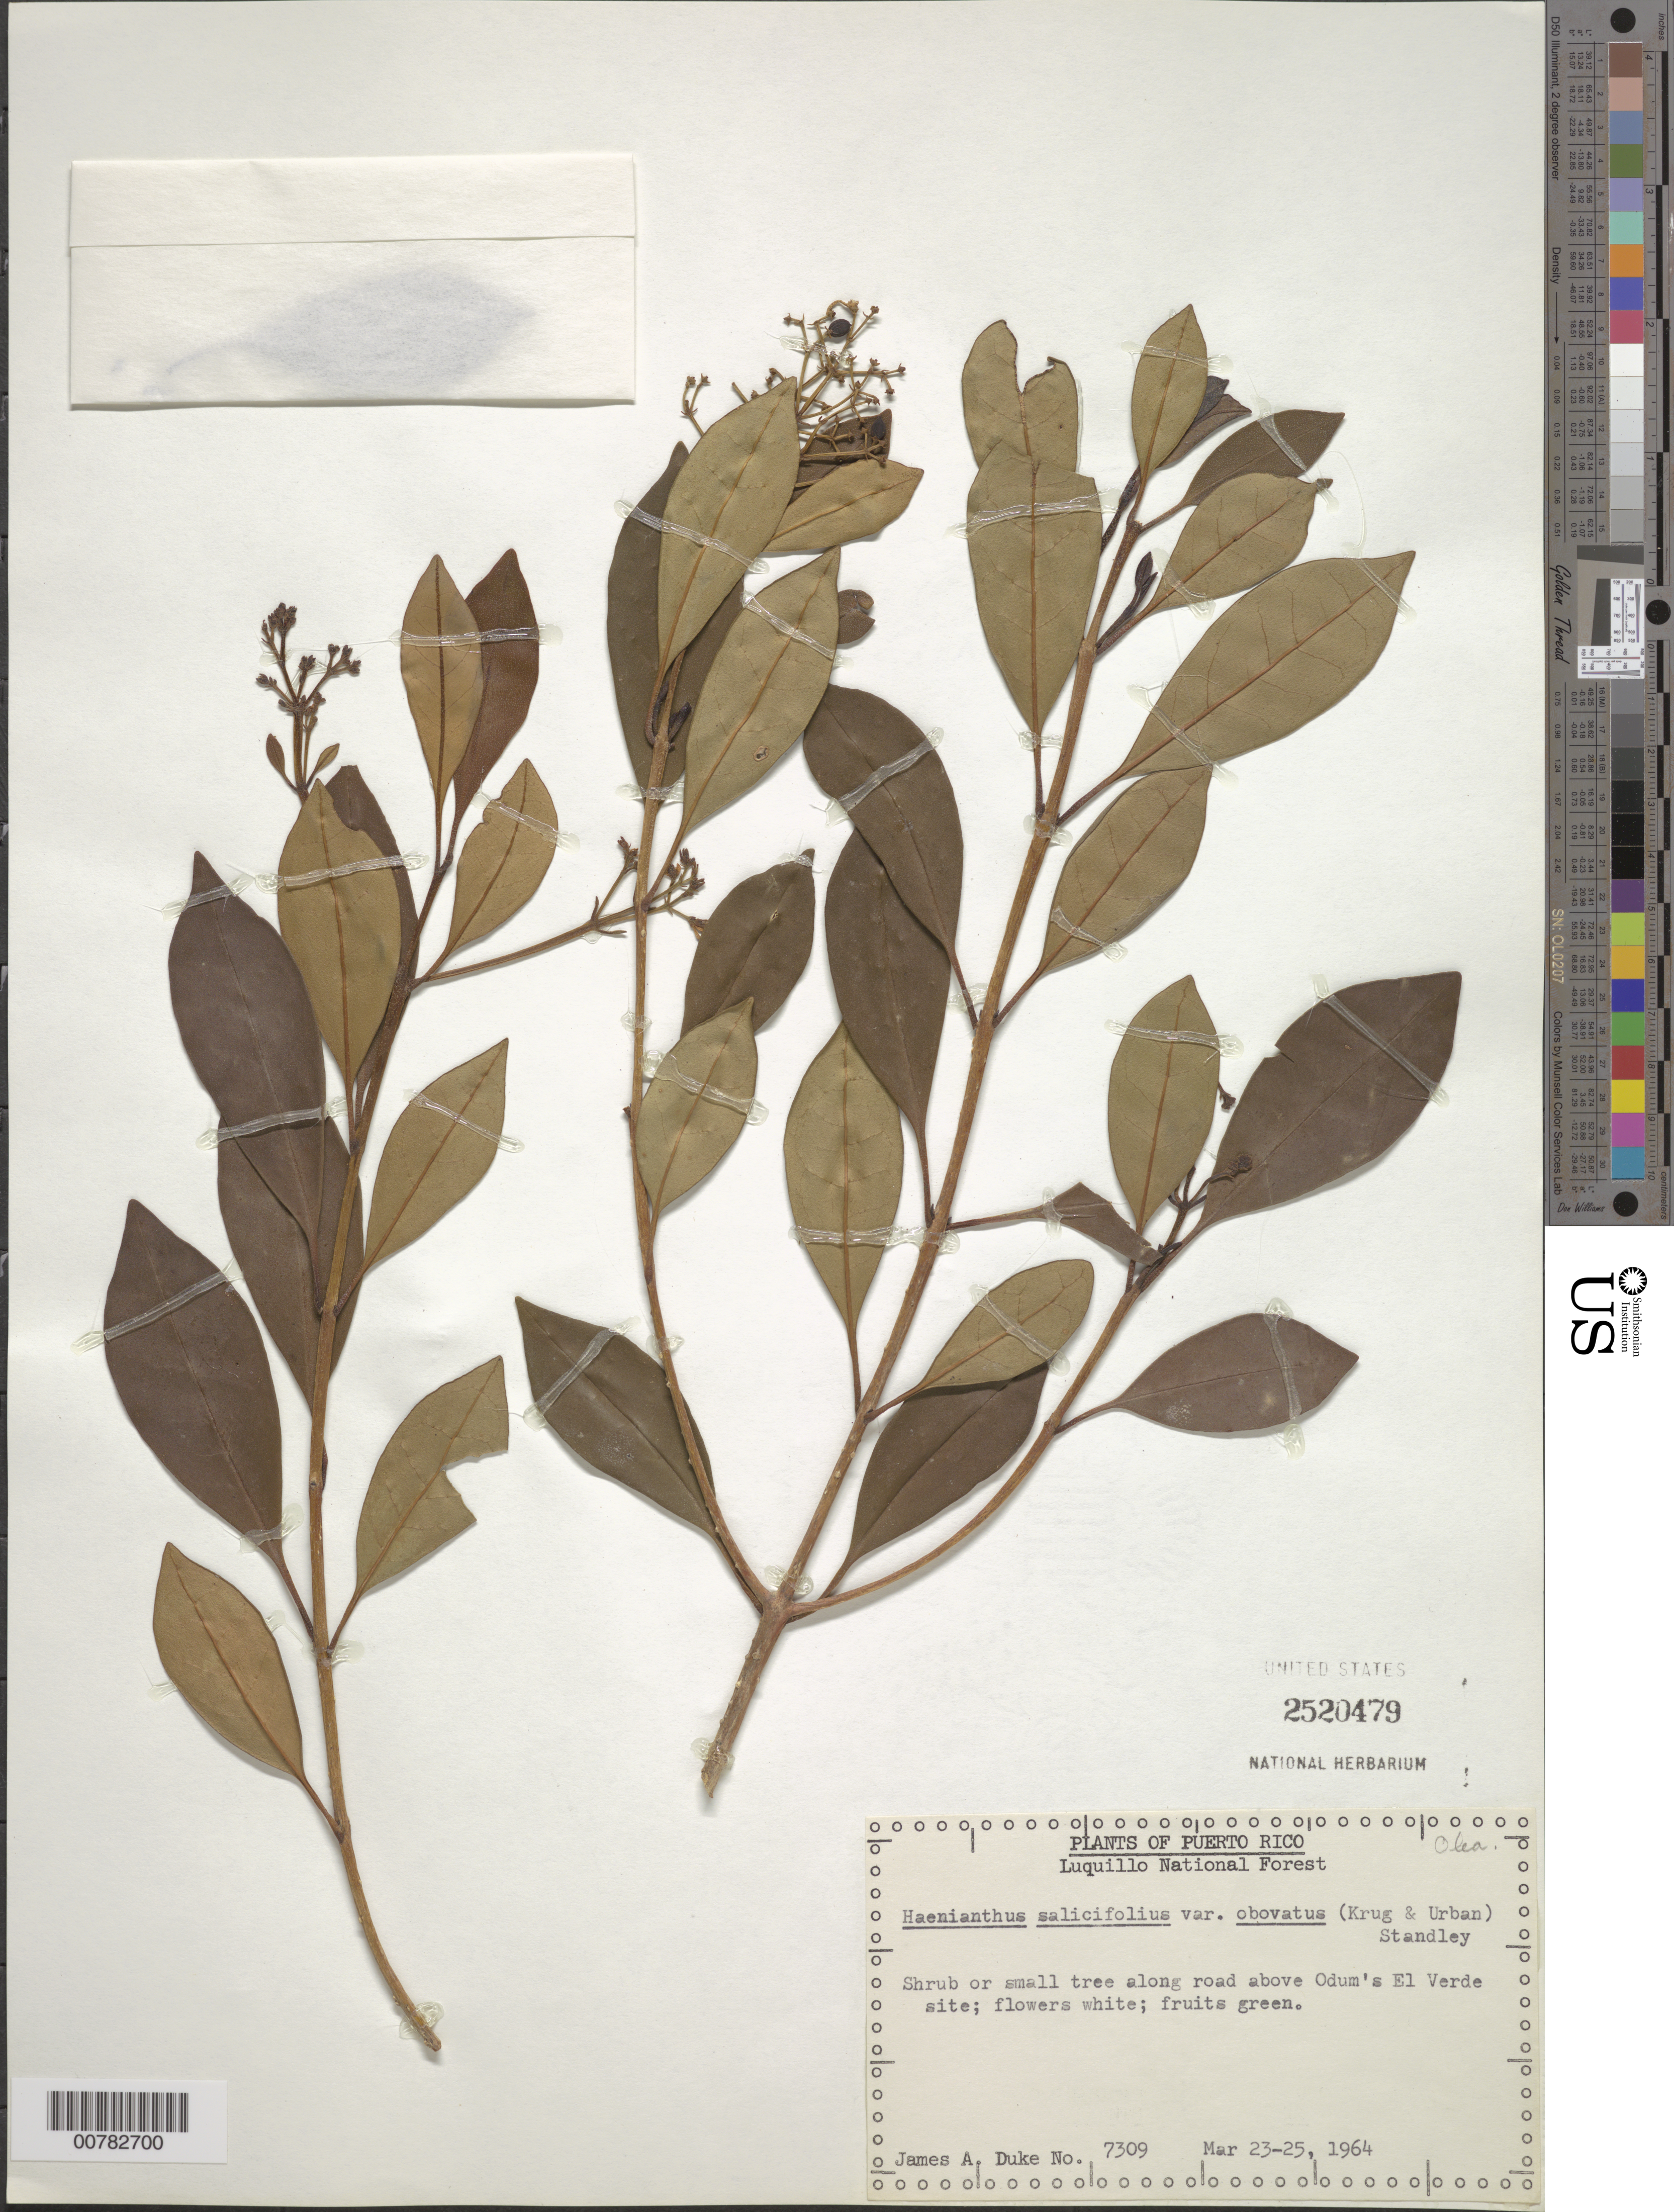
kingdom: Plantae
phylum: Tracheophyta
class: Magnoliopsida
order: Lamiales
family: Oleaceae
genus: Haenianthus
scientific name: Haenianthus salicifolius var. obovatus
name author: (Krug & Urb.) Knobl.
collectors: J. A. Duke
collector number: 7309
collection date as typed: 23 Mar 1964 to 25 Mar 1964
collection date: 1964-03-23/1964-03-25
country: Puerto Rico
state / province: Luquillo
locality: Luquillo National Forest, along road above Odum's El Verde site.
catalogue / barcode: US 2520479